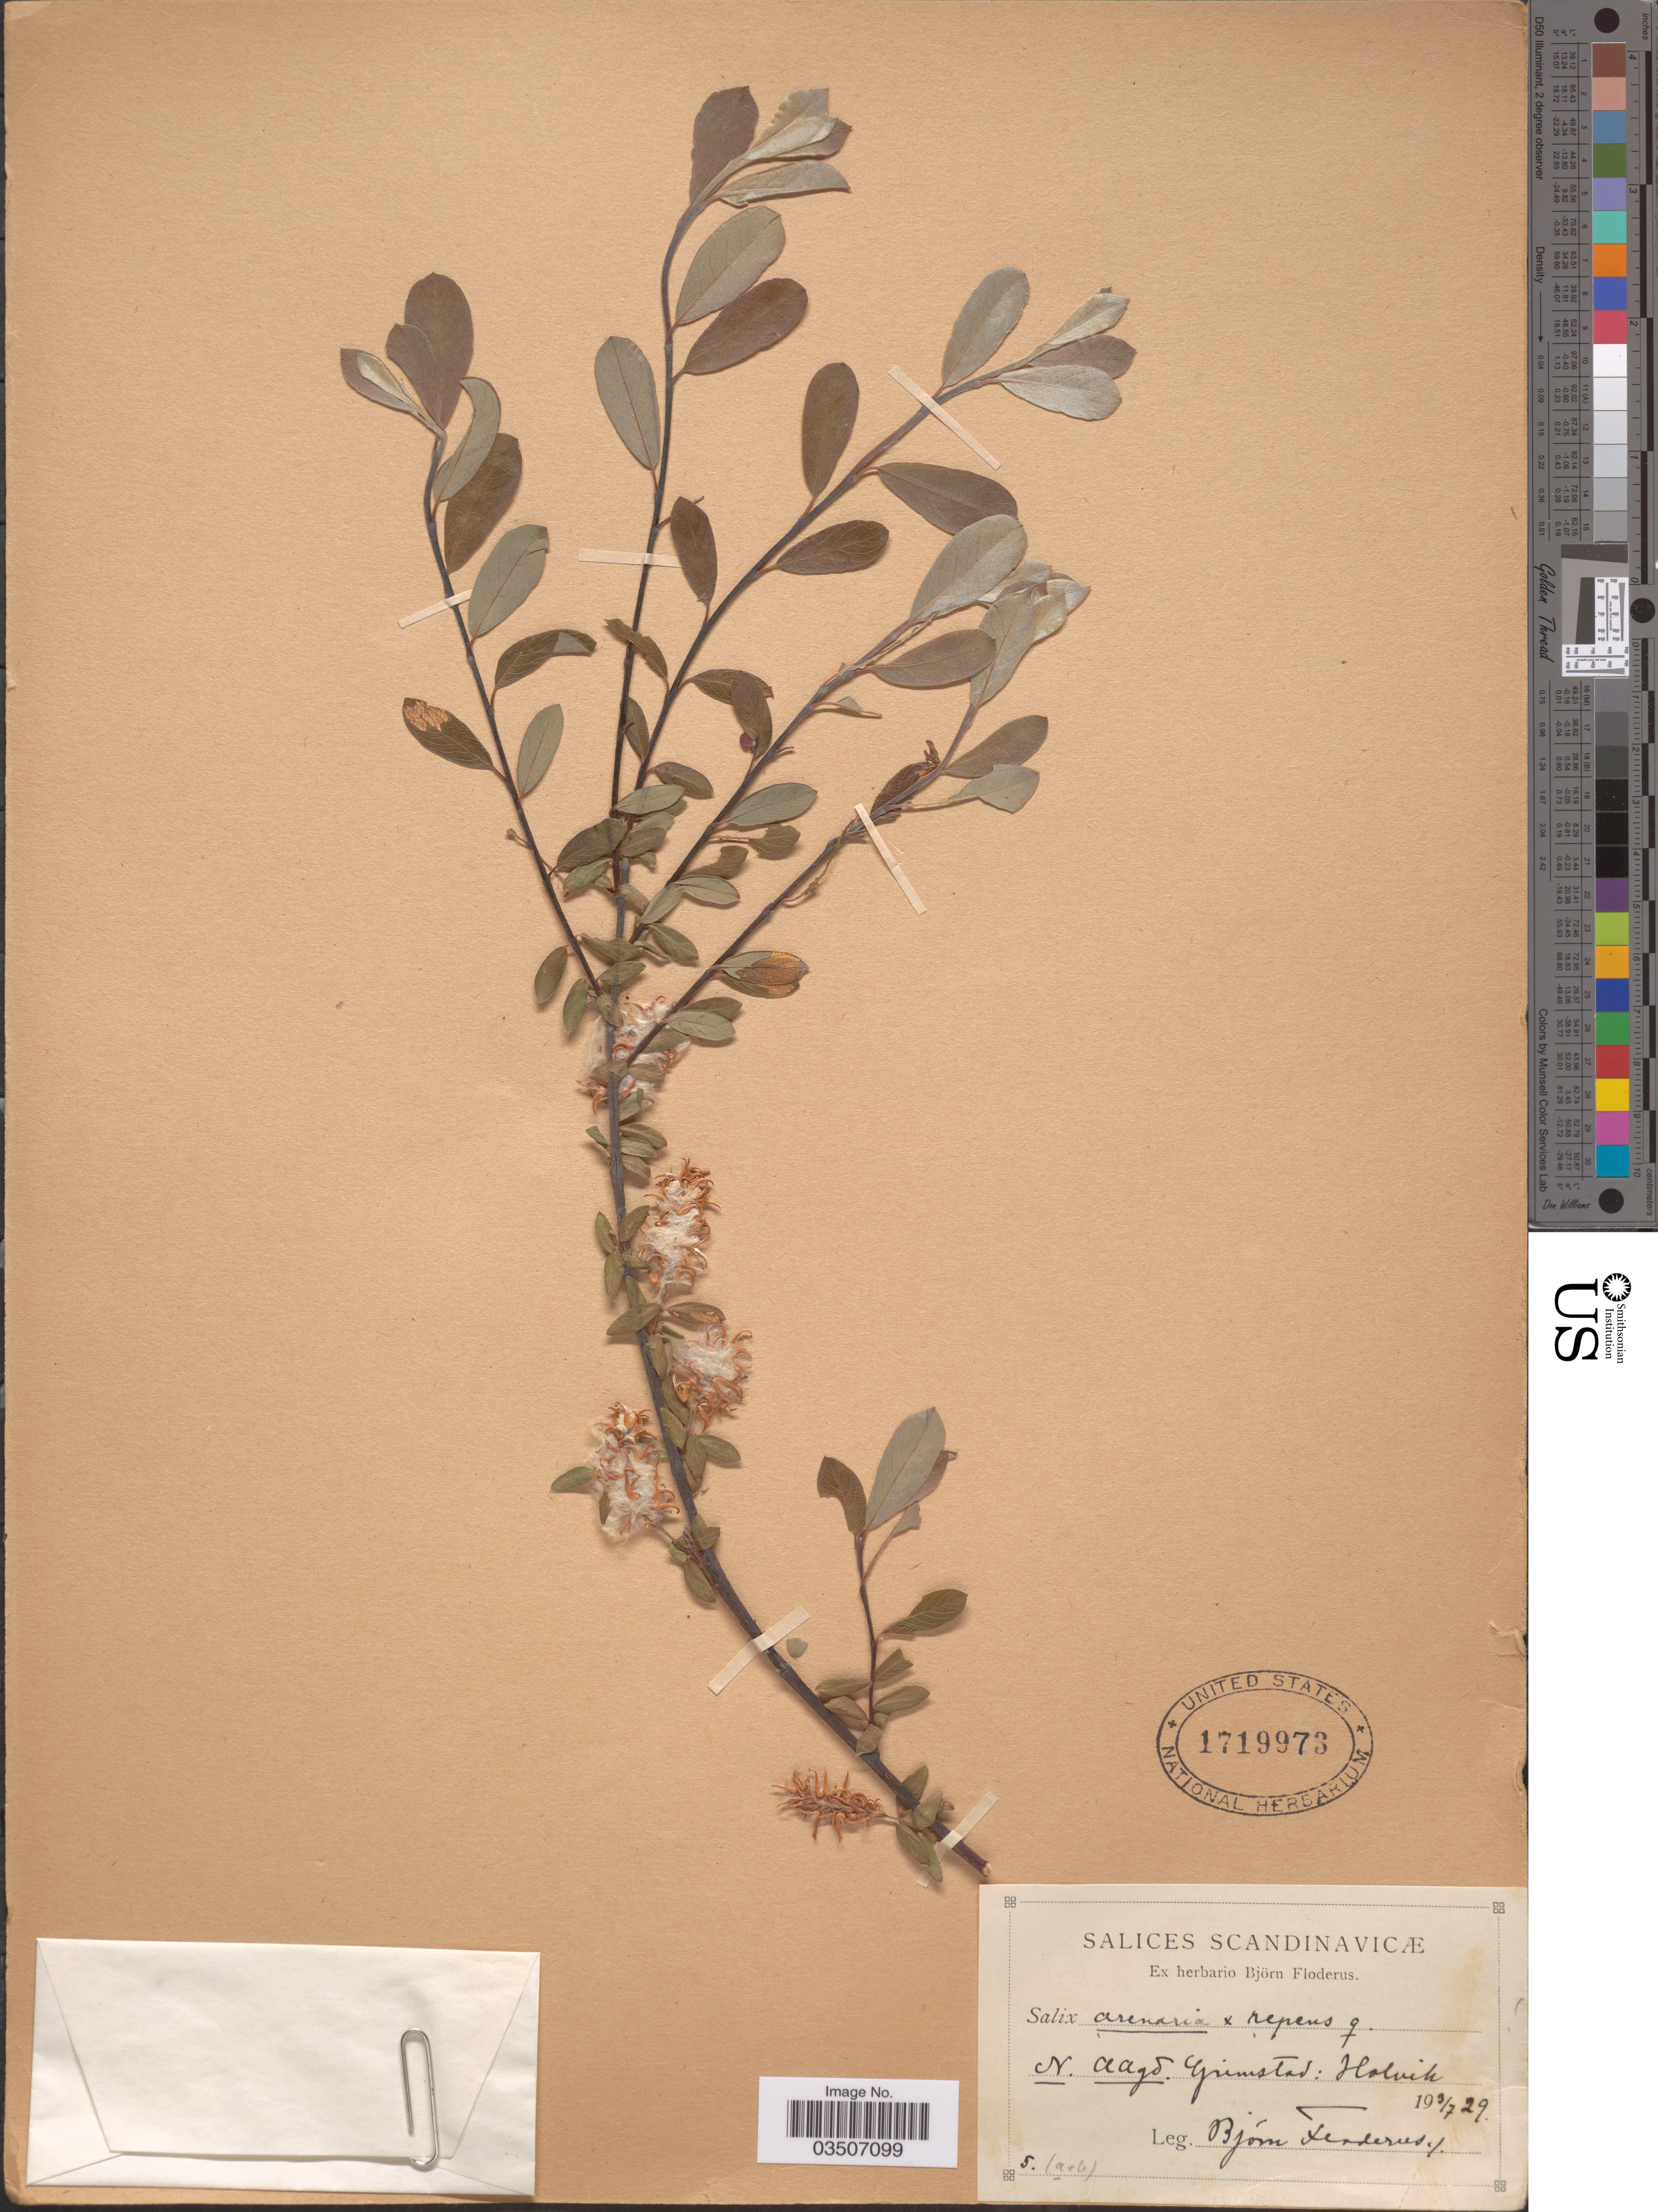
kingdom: Plantae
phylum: Tracheophyta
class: Magnoliopsida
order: Malpighiales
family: Salicaceae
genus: Salix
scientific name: Salix arenaria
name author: L.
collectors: B. G. O. Floderus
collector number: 5 (a+b)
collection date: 1929-07-03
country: Norway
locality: Scandinavicæ, N. Aagd. Grimstad: Holvik.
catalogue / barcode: US 1719973